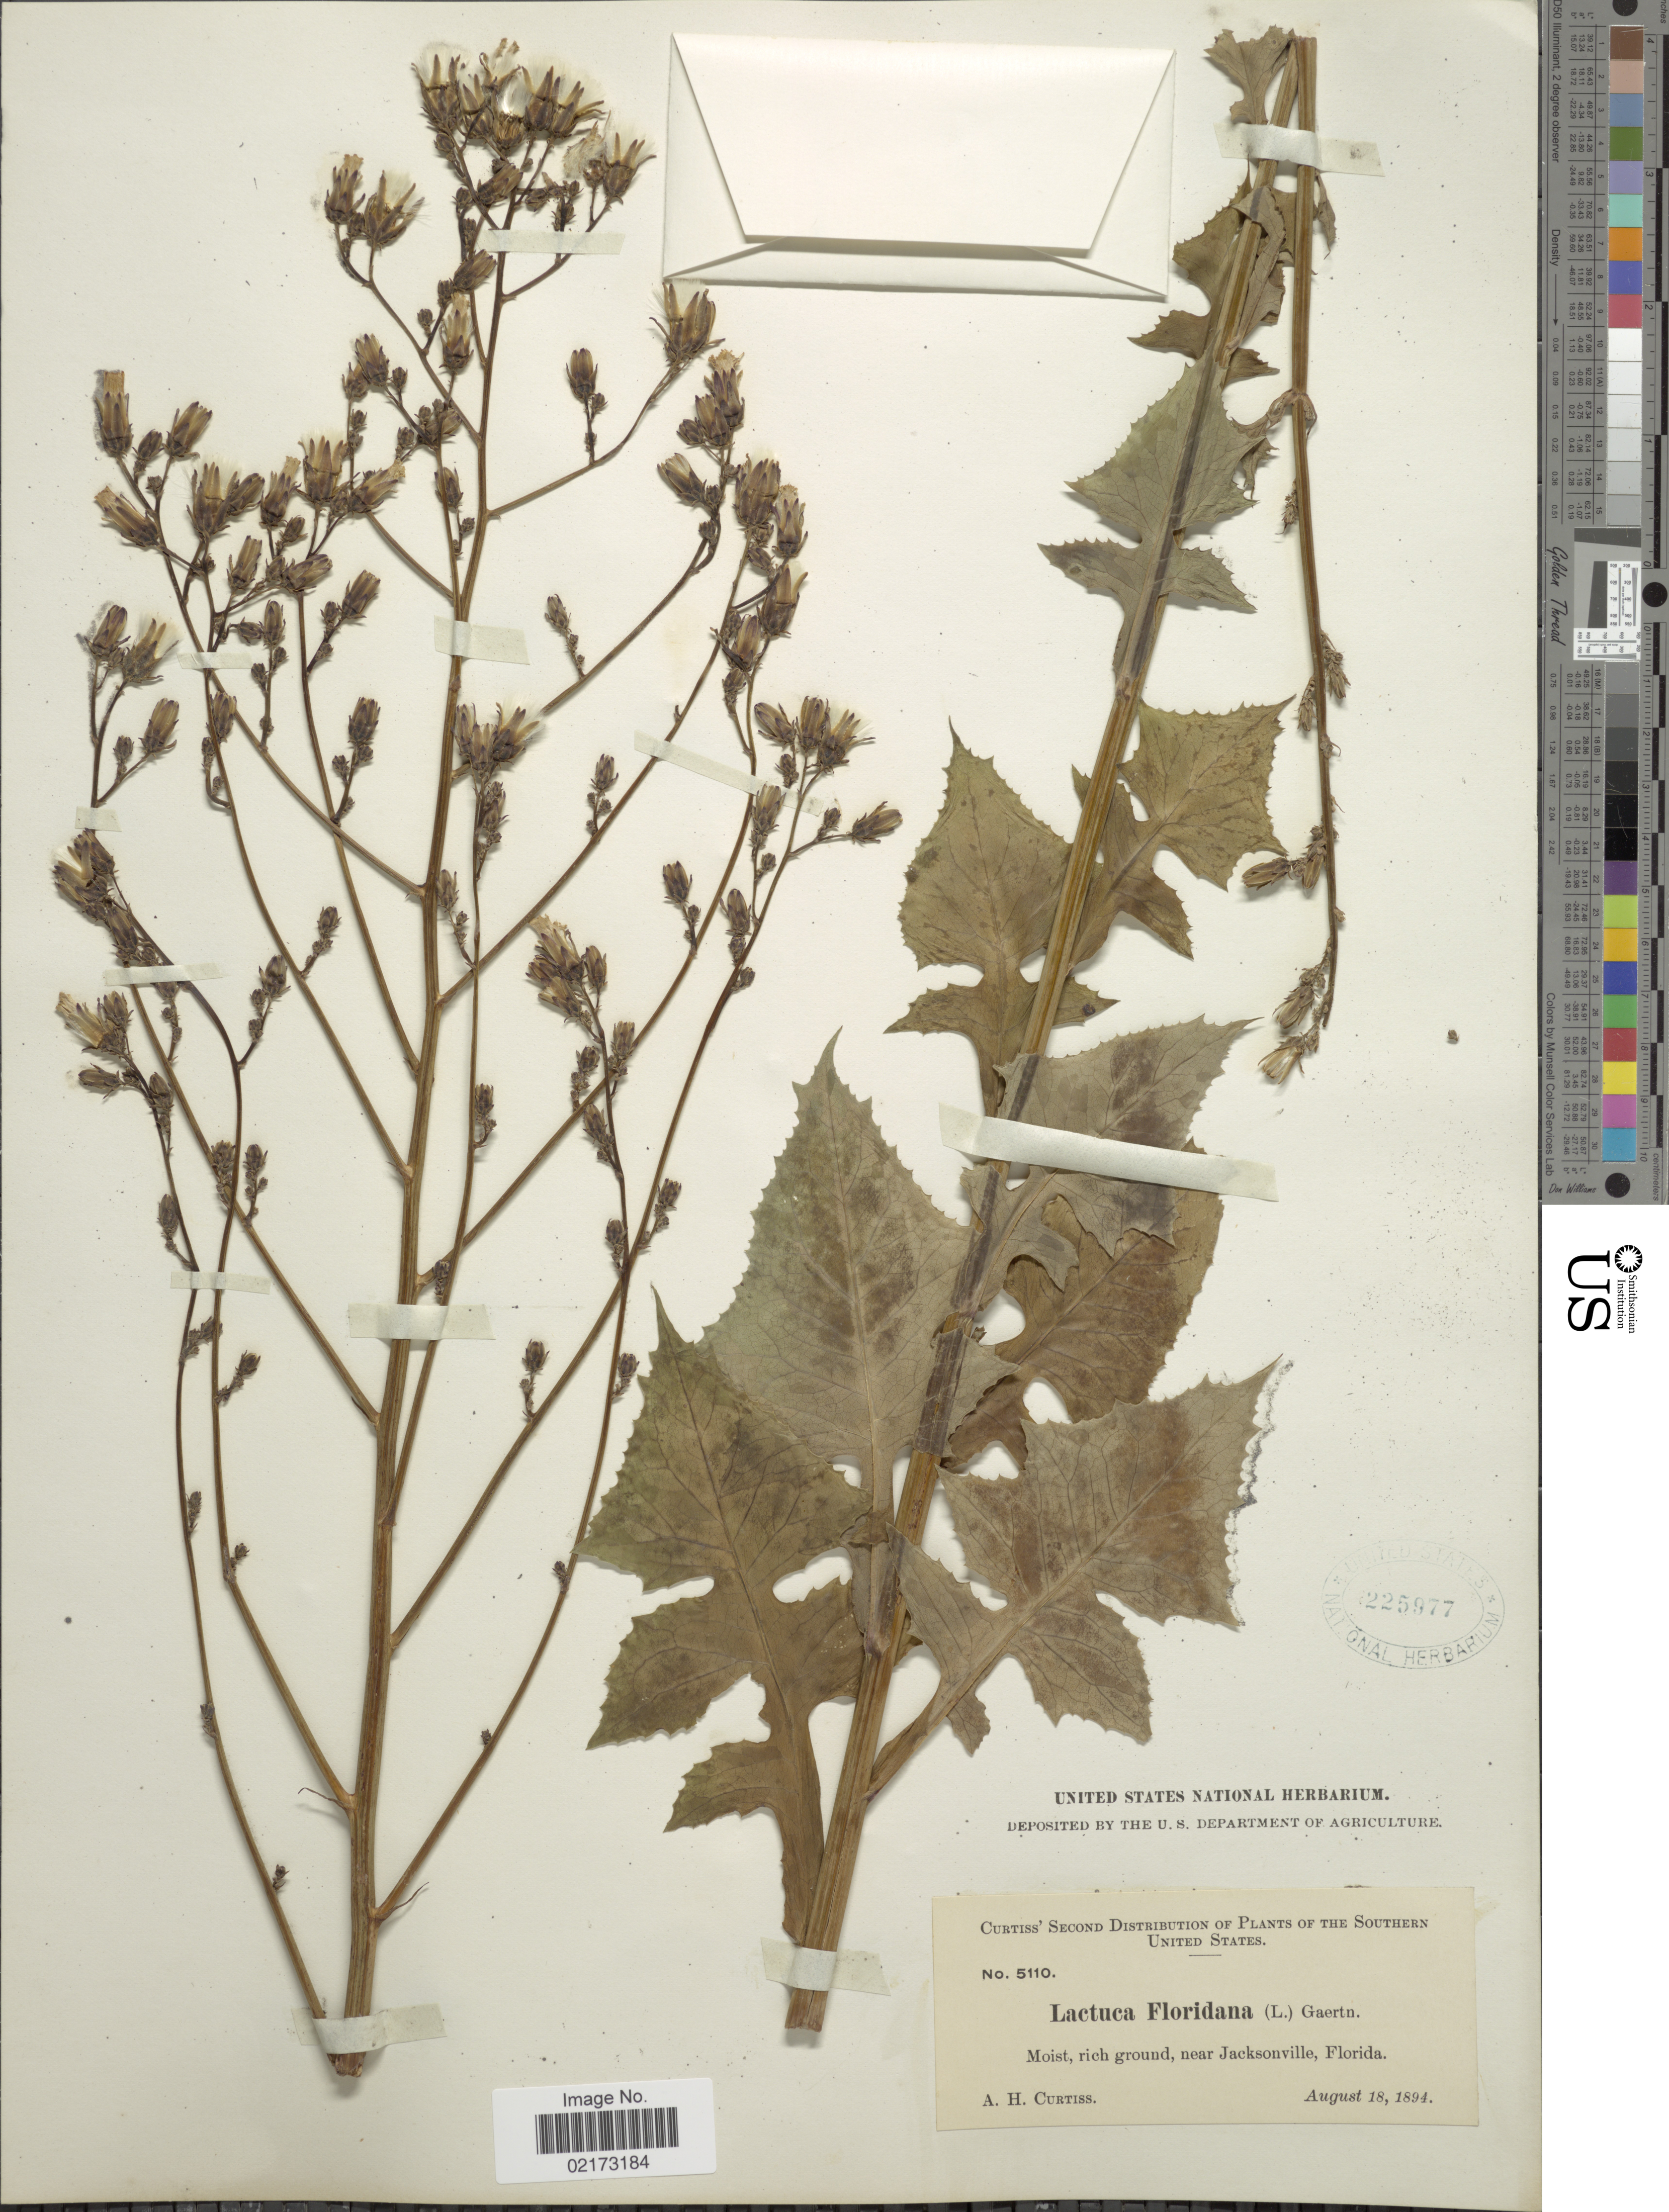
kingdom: Plantae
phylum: Tracheophyta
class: Magnoliopsida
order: Asterales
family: Asteraceae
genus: Lactuca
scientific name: Lactuca floridana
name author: (L.) Gaertn.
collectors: A. H. Curtiss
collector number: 5110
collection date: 1894-08-18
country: United States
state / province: Florida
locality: Southern United States, near Jacksonville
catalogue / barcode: US 225977